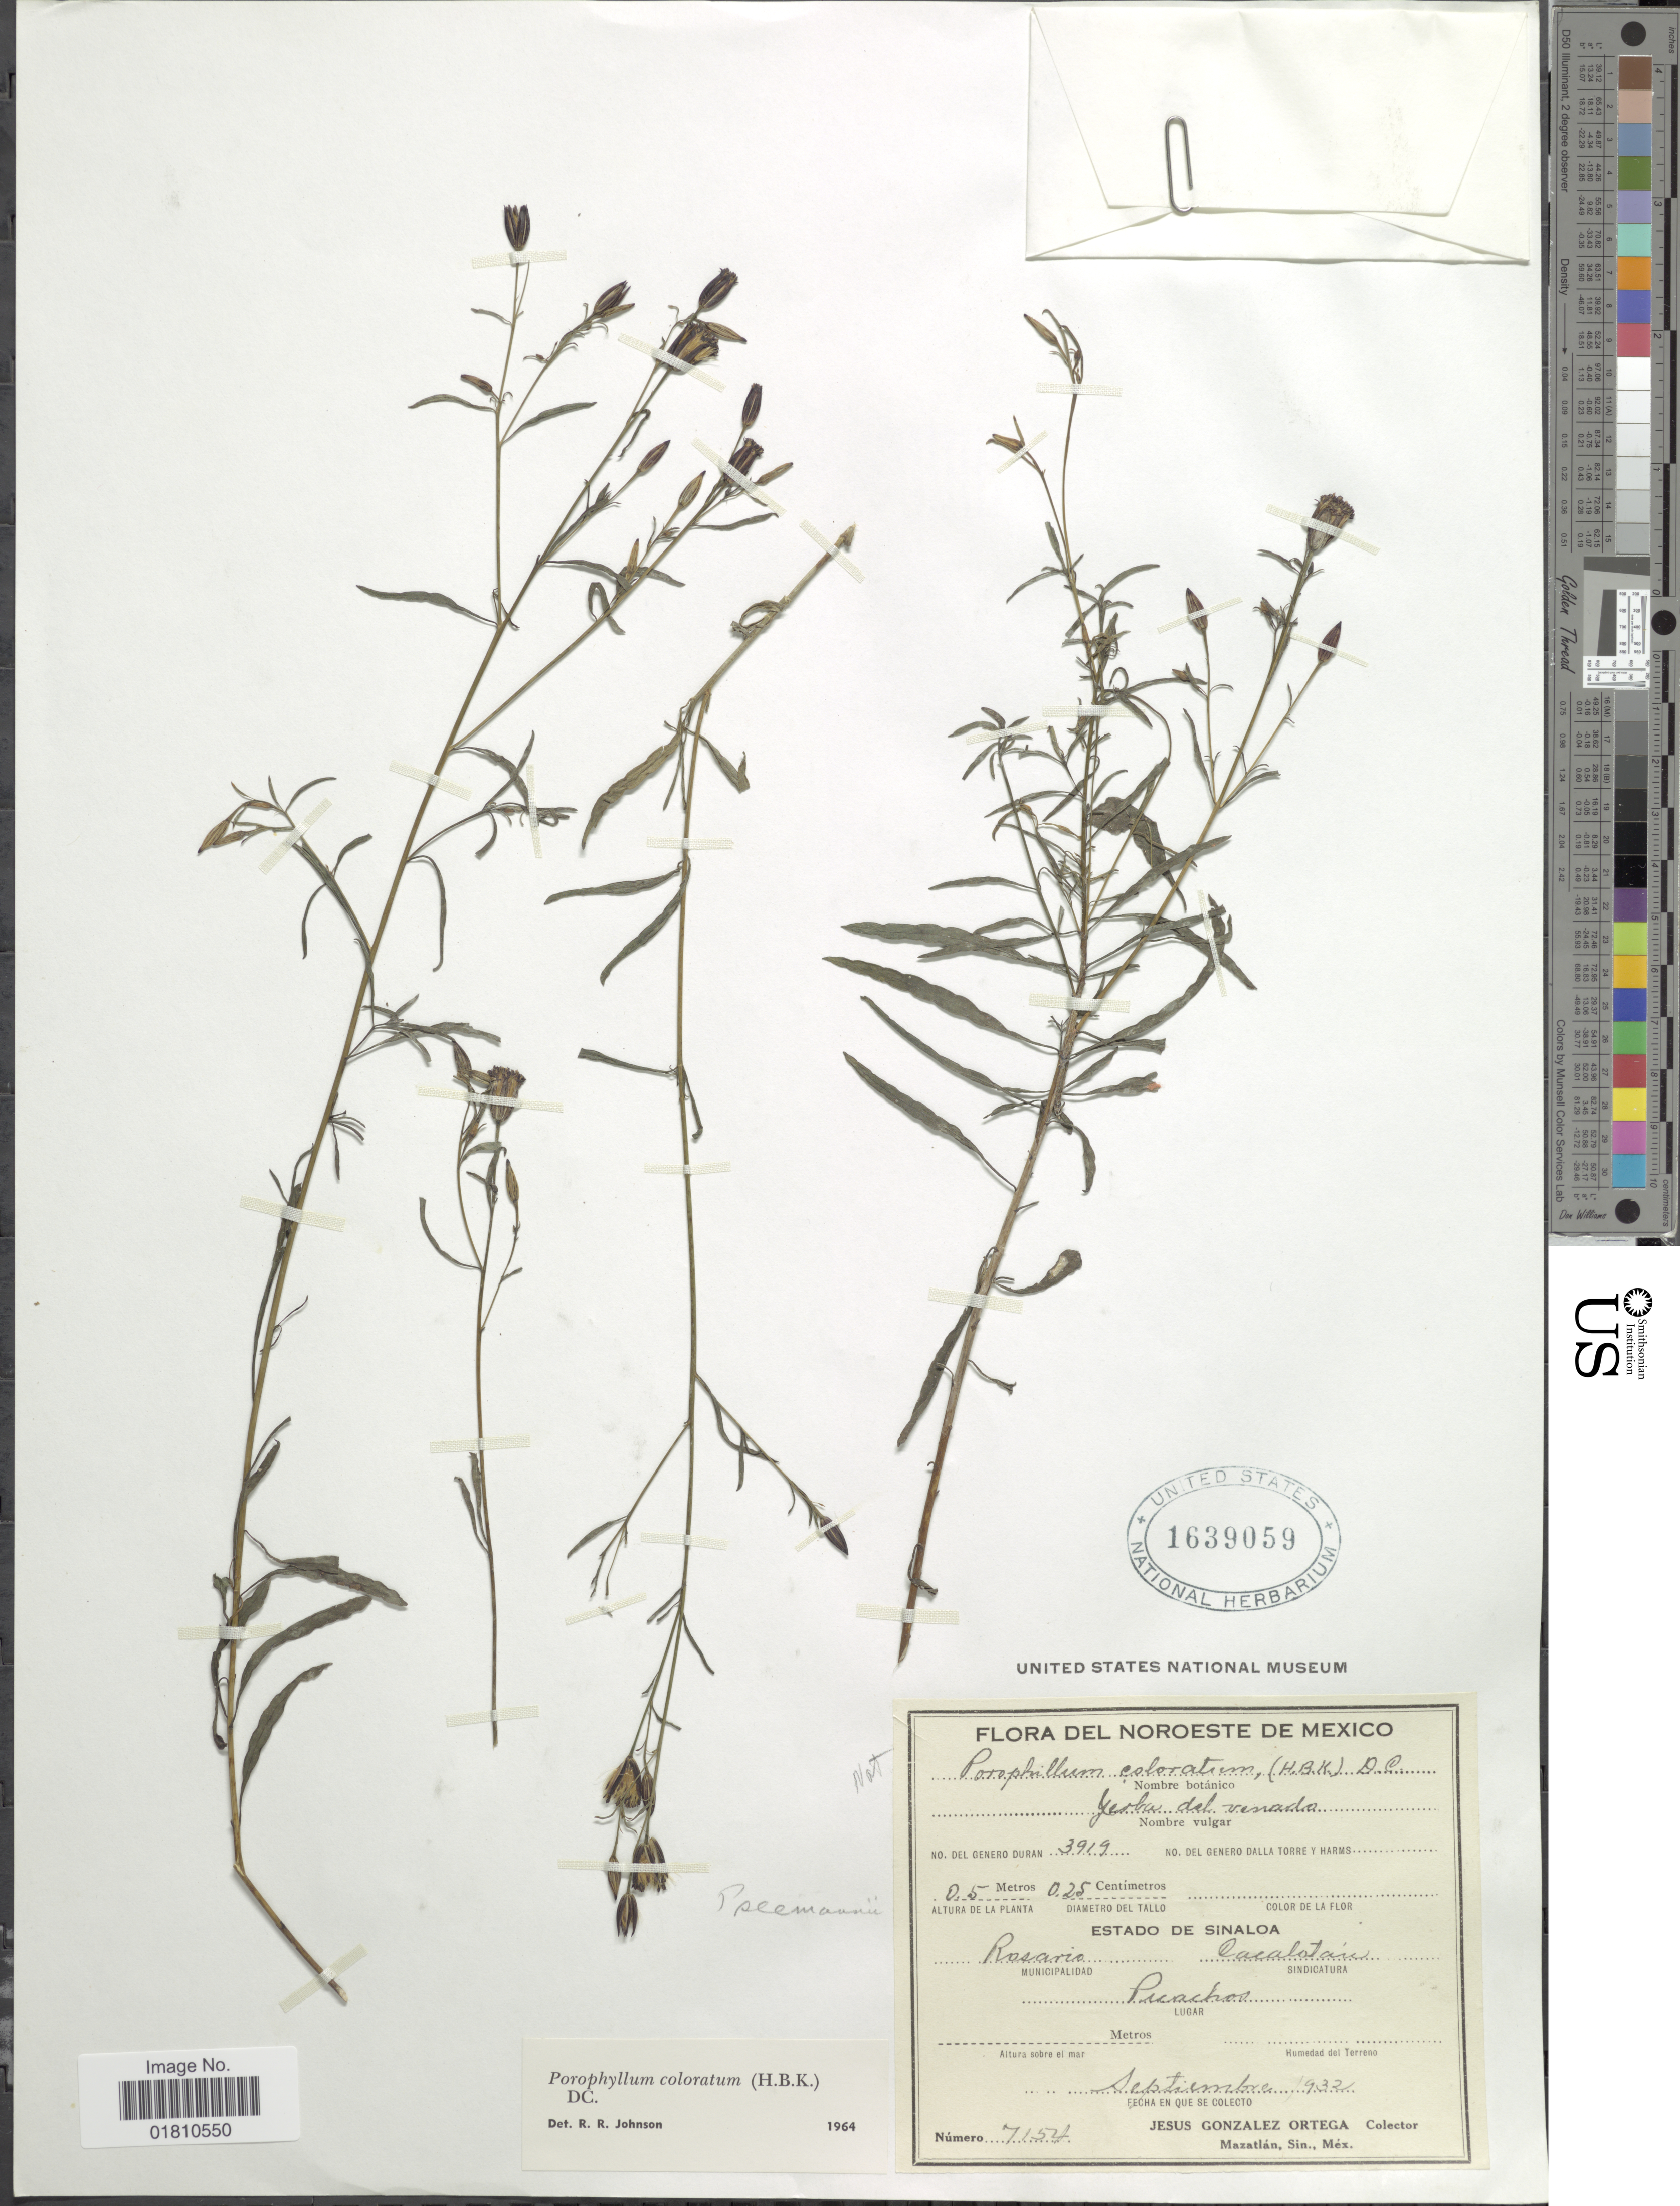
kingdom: Plantae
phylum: Tracheophyta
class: Magnoliopsida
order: Asterales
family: Asteraceae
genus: Porophyllum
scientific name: Porophyllum coloratum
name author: (Kunth) DC.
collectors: J. Ortega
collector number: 7154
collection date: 1932-09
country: Mexico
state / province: Sinaloa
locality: Del Noroeste de Mexico, Municipalidad Rosario, Zacalatan,Picachos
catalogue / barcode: US 1639059